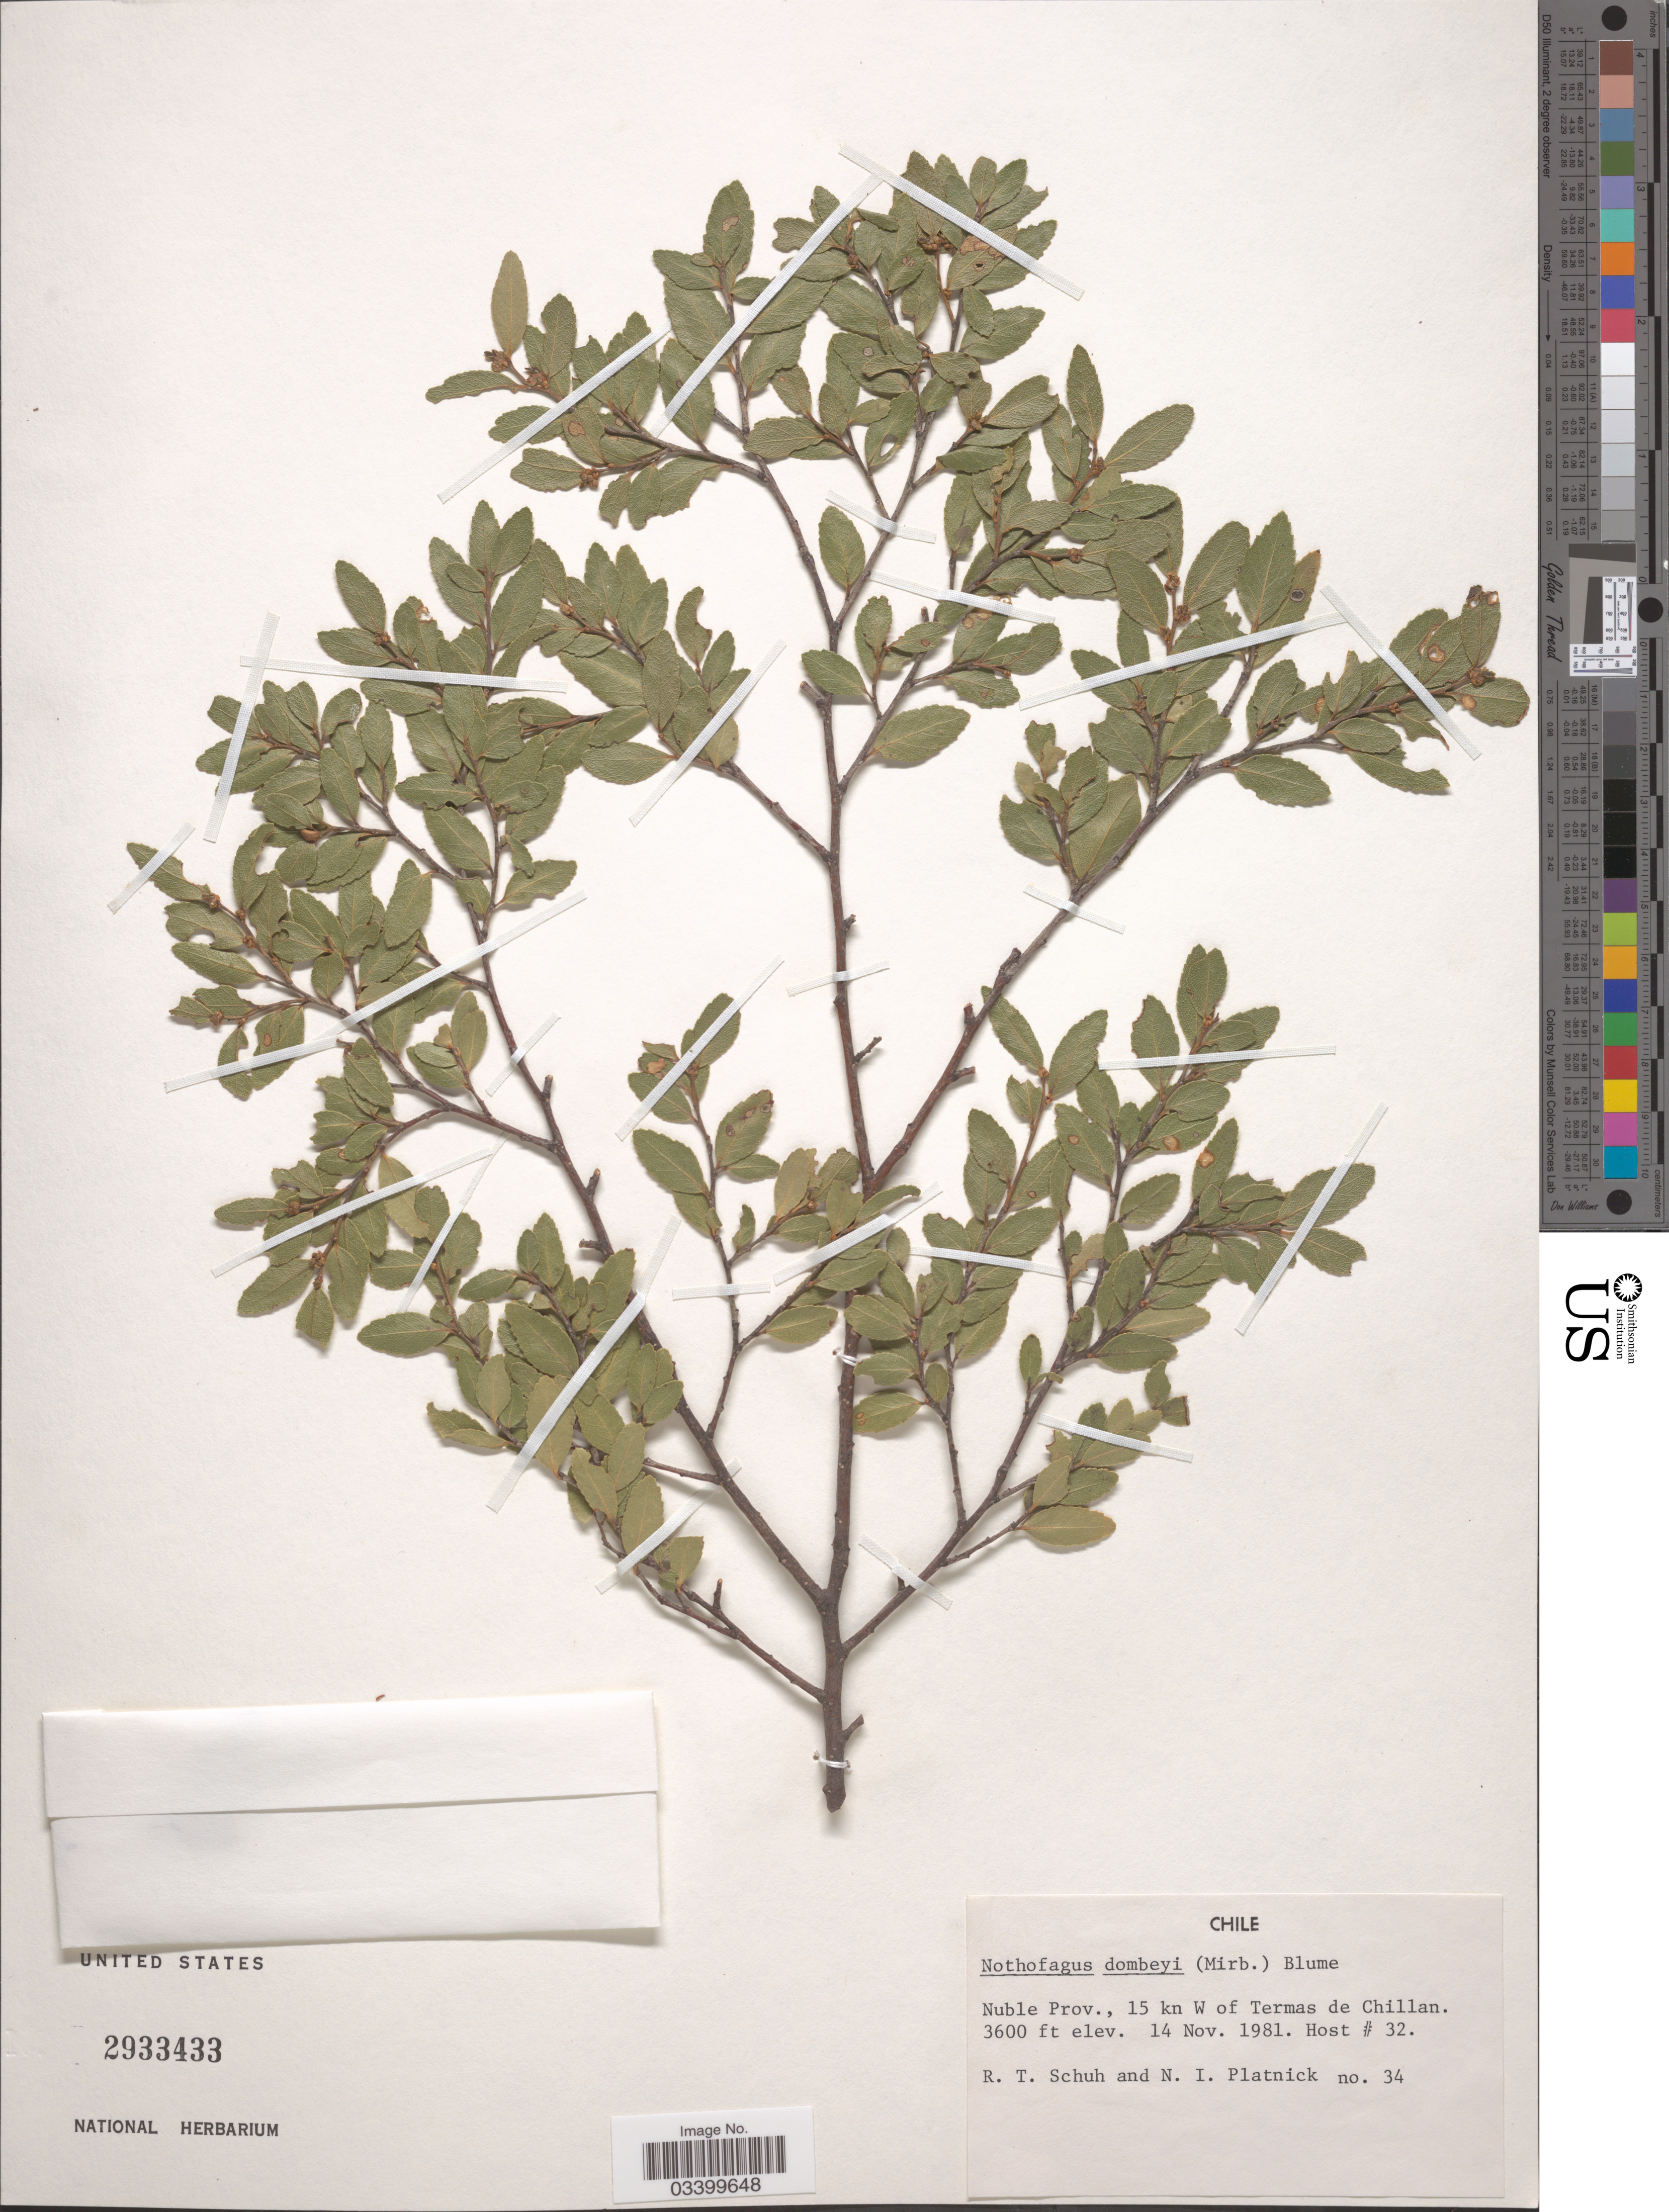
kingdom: Plantae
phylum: Tracheophyta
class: Magnoliopsida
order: Fagales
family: Nothofagaceae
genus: Nothofagus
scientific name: Nothofagus dombeyi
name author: (Mirb.) Oerst.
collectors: R. Schuh & N. Platnick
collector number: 34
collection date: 1981-11-14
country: Chile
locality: Nuble Prov., 15 km W of Termas de Chillan. Host #32.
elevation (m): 1097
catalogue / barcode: US 2933433